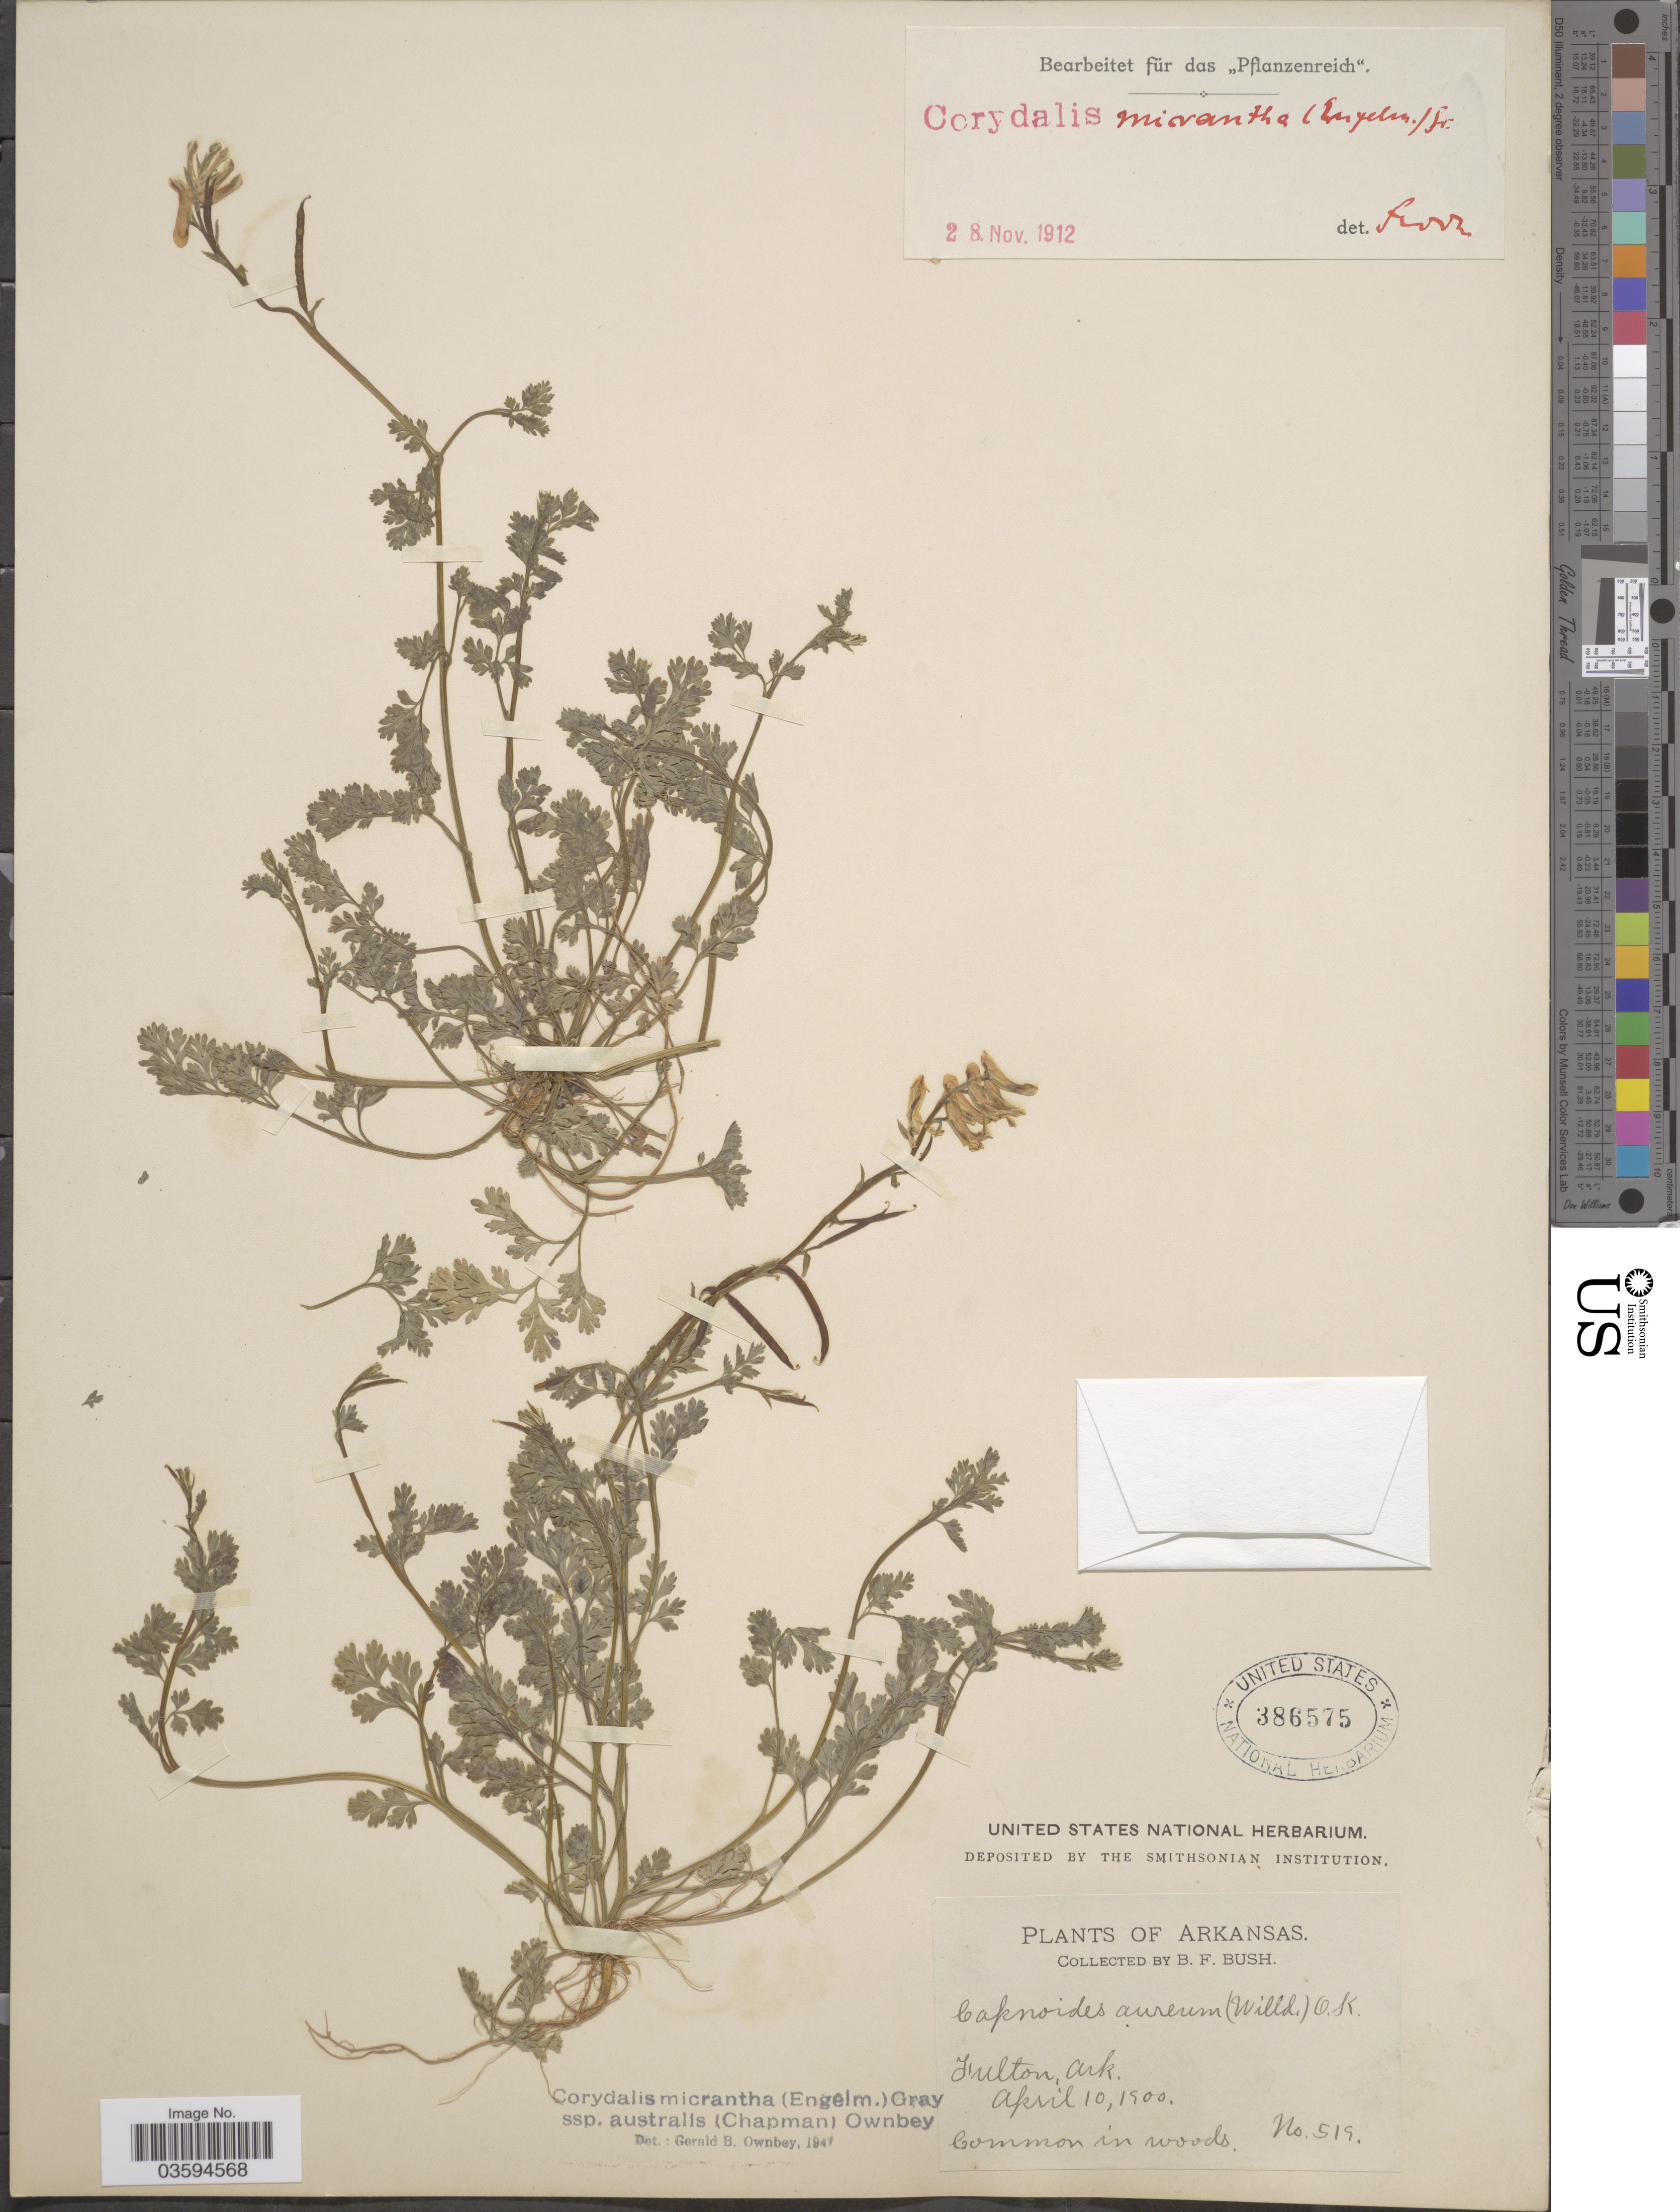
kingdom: Plantae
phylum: Tracheophyta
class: Magnoliopsida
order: Ranunculales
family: Papaveraceae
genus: Corydalis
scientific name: Corydalis micrantha subsp. australis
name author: (Chapm.) G.B. Ownbey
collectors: B. F. Bush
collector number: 519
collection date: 1900-04-10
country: United States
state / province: Arkansas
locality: Fulton.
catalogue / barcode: US 386575